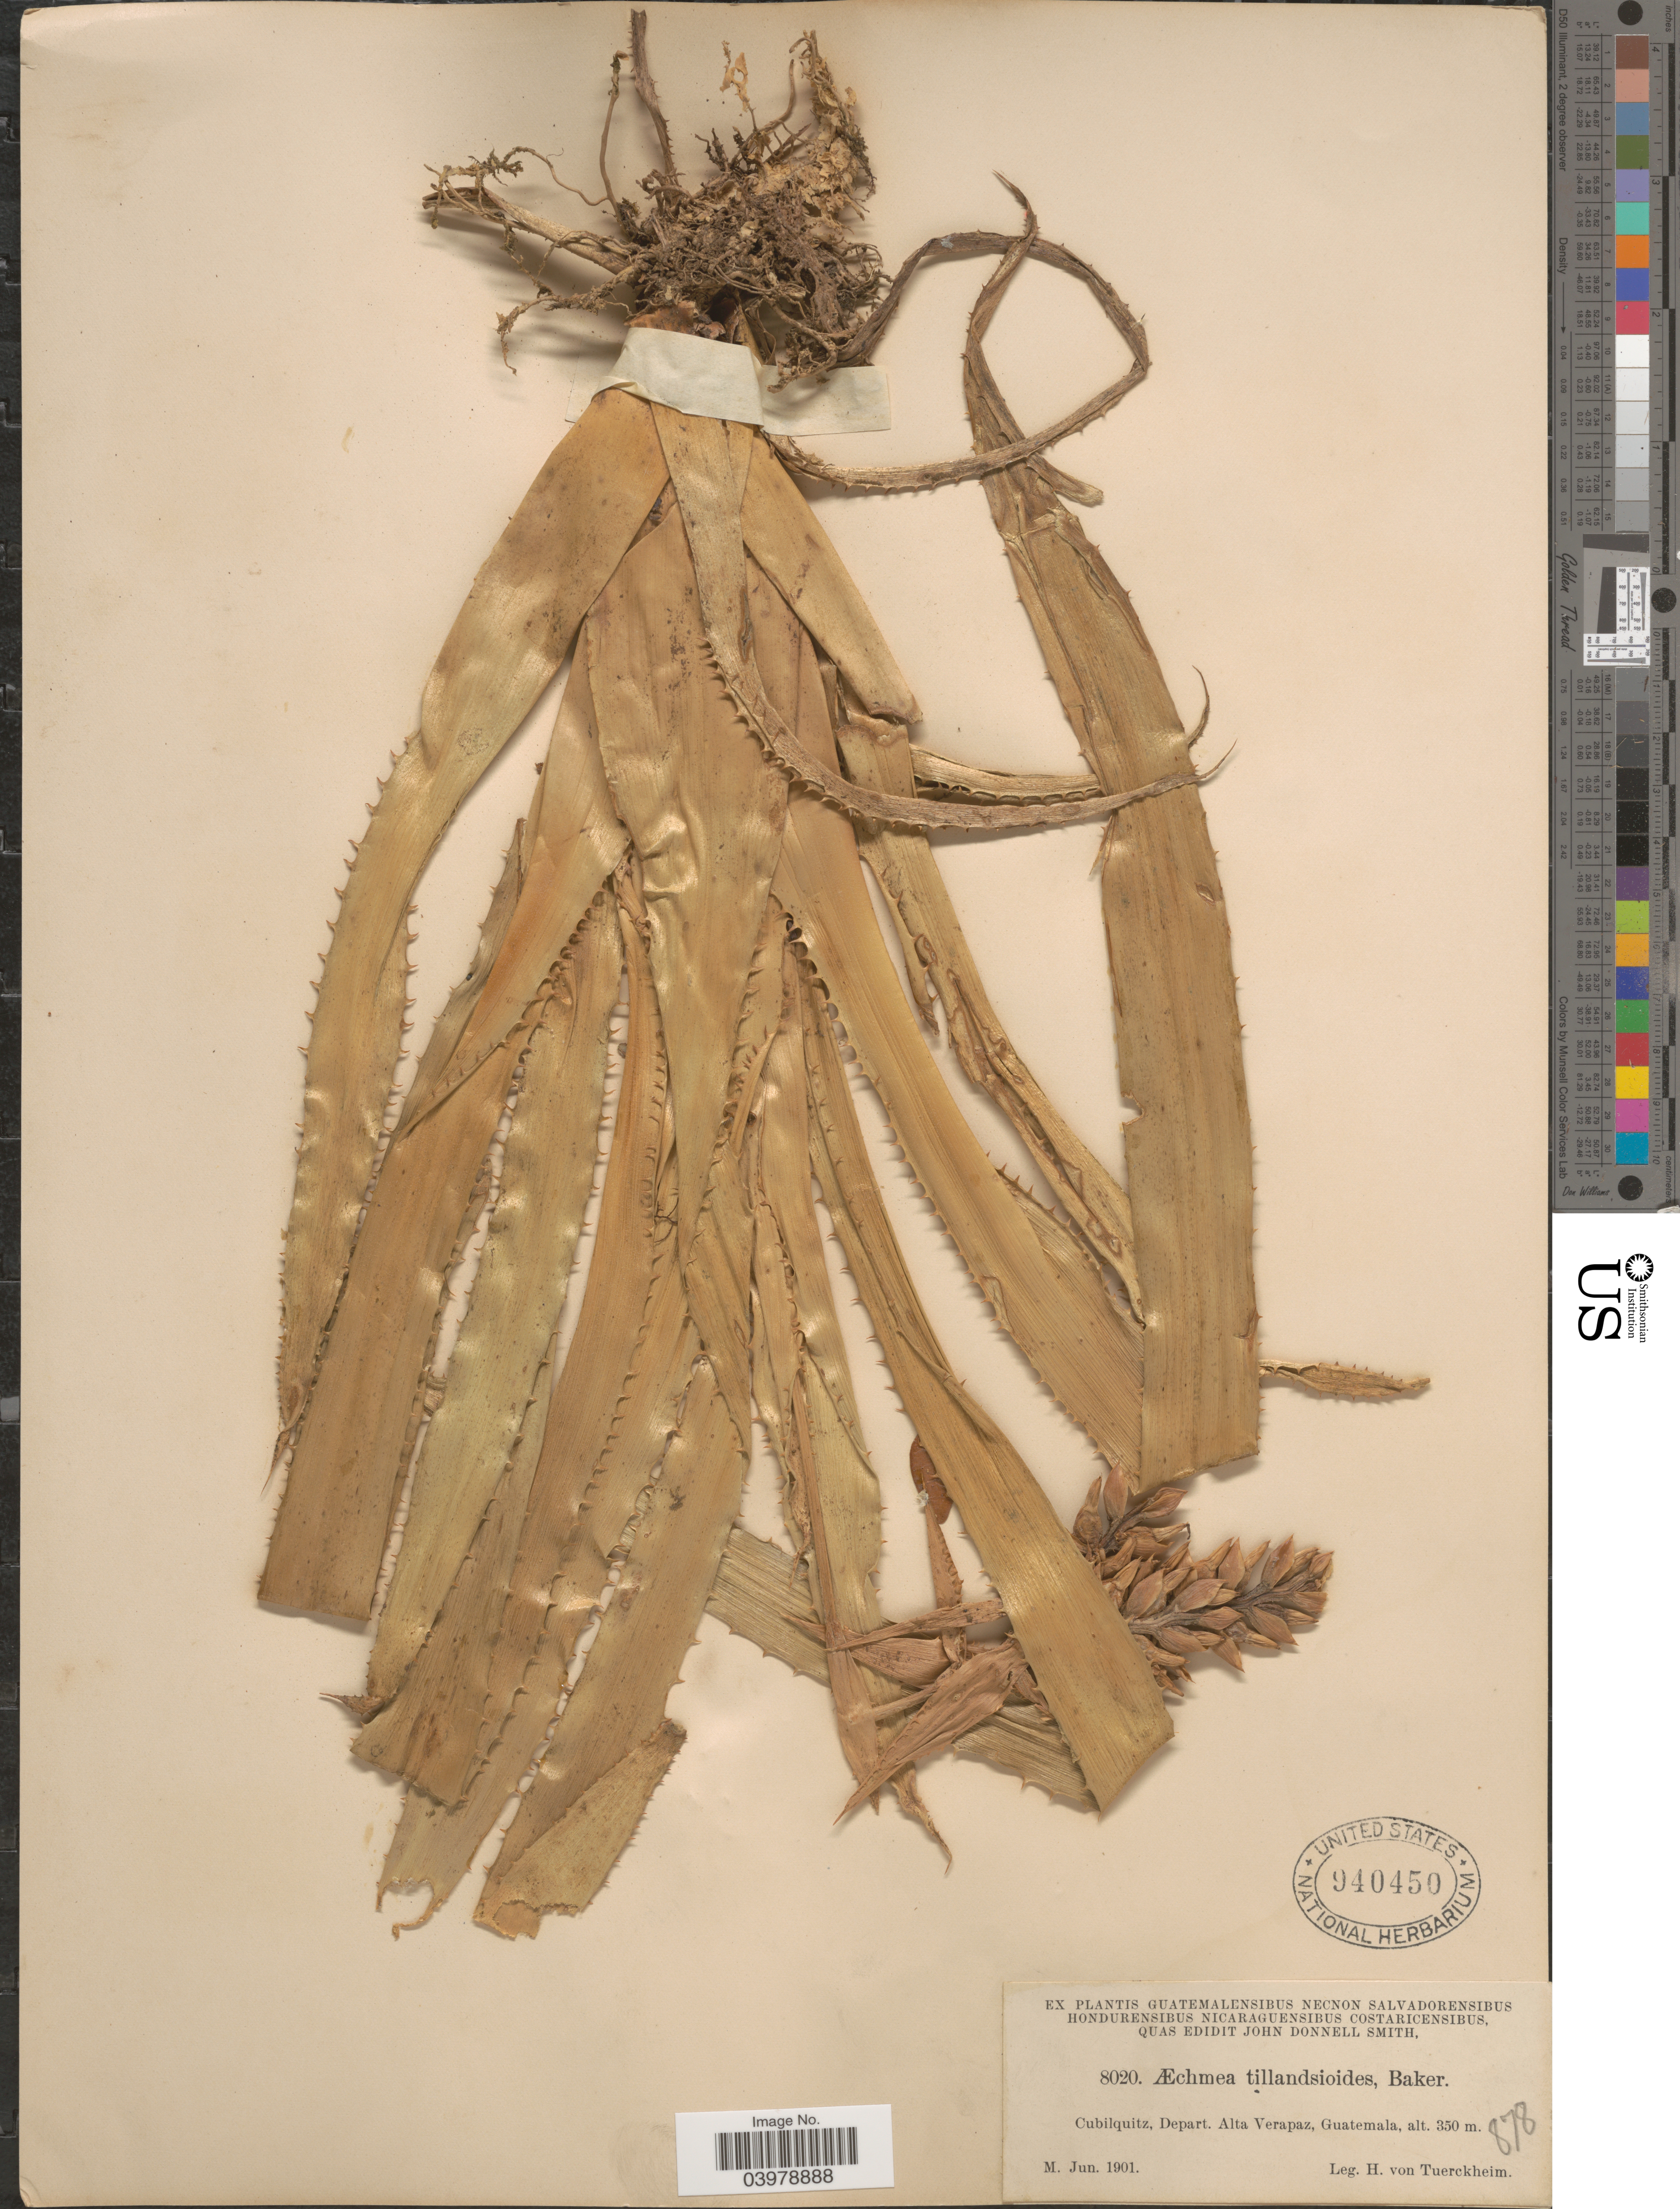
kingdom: Plantae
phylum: Tracheophyta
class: Liliopsida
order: Poales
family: Bromeliaceae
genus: Aechmea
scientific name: Aechmea tillandsioides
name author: (Mart. ex Schult. & Schult. f.) Baker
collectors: H. von Tuerckheim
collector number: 8020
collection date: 1901-06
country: Guatemala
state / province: Alta Verapaz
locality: Cubilquitz, Depart. Alta Verapaz.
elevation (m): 350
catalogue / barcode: US 940450